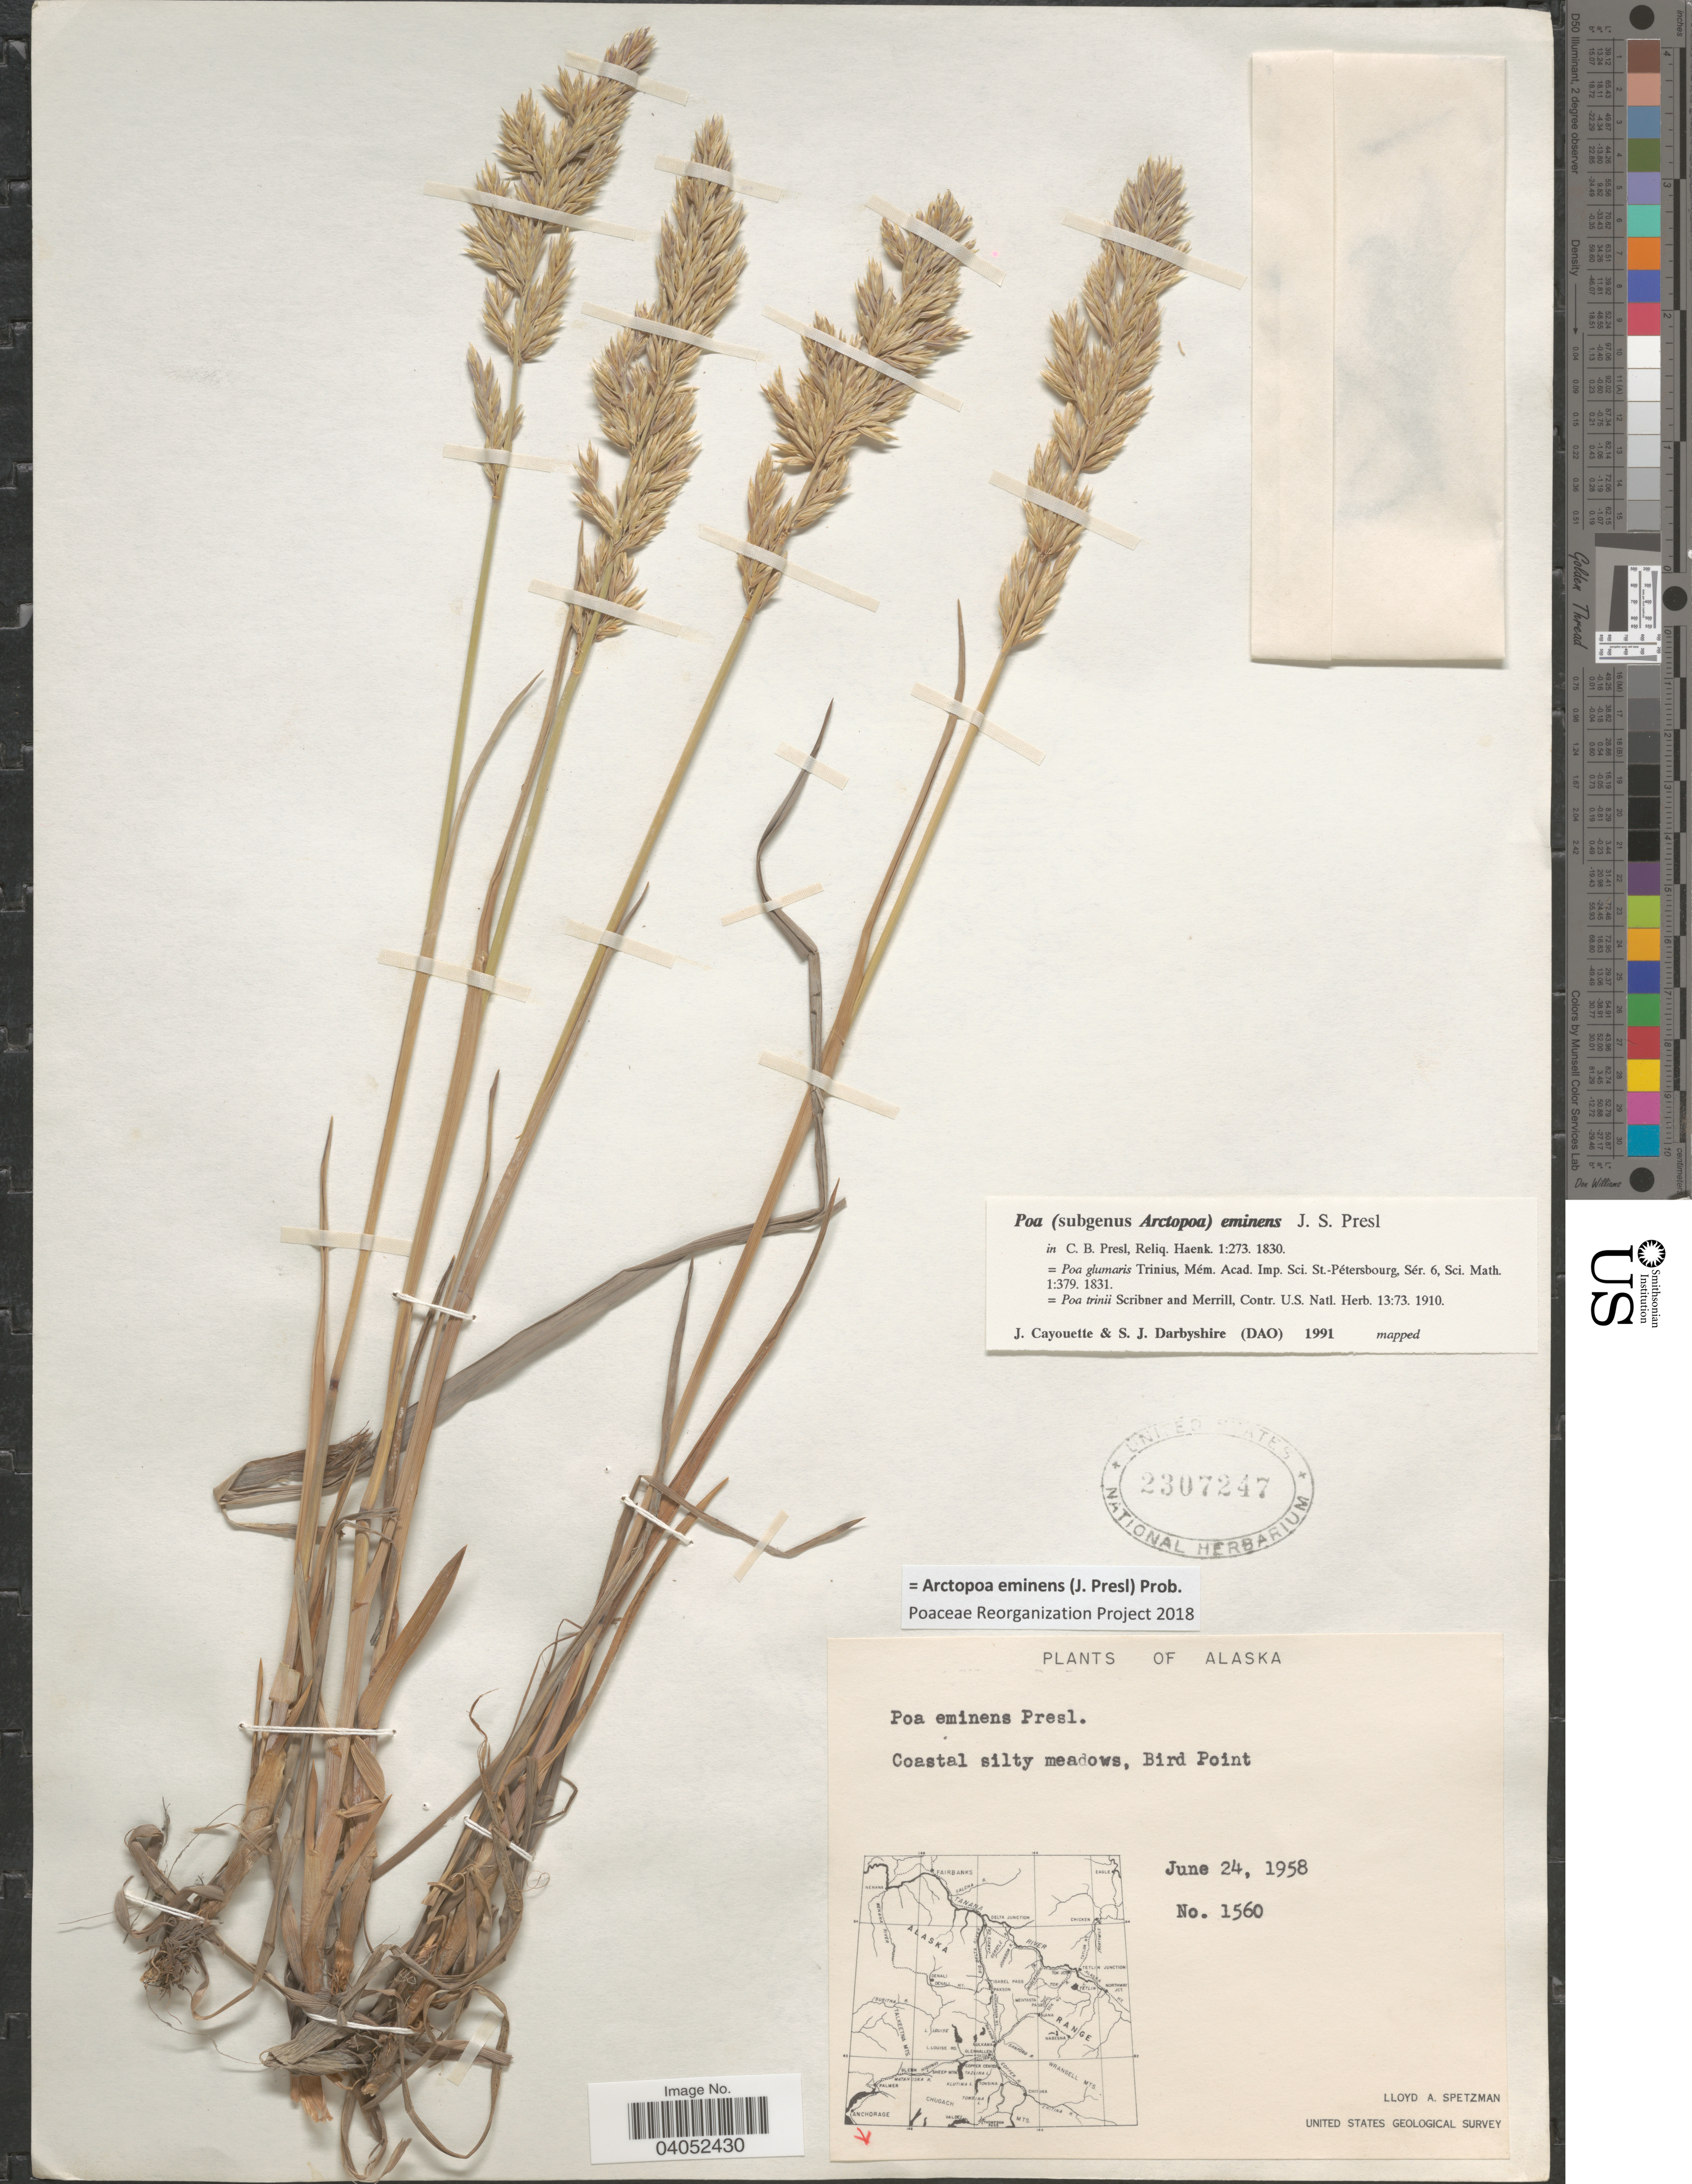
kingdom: Plantae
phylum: Tracheophyta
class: Liliopsida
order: Poales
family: Poaceae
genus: Arctopoa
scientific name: Arctopoa eminens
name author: (J. Presl) Prob.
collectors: L. Spetzman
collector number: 1560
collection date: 1958-06-24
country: United States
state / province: Alaska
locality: Coastal silty meadows, Bird Point.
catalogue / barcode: US 2307247